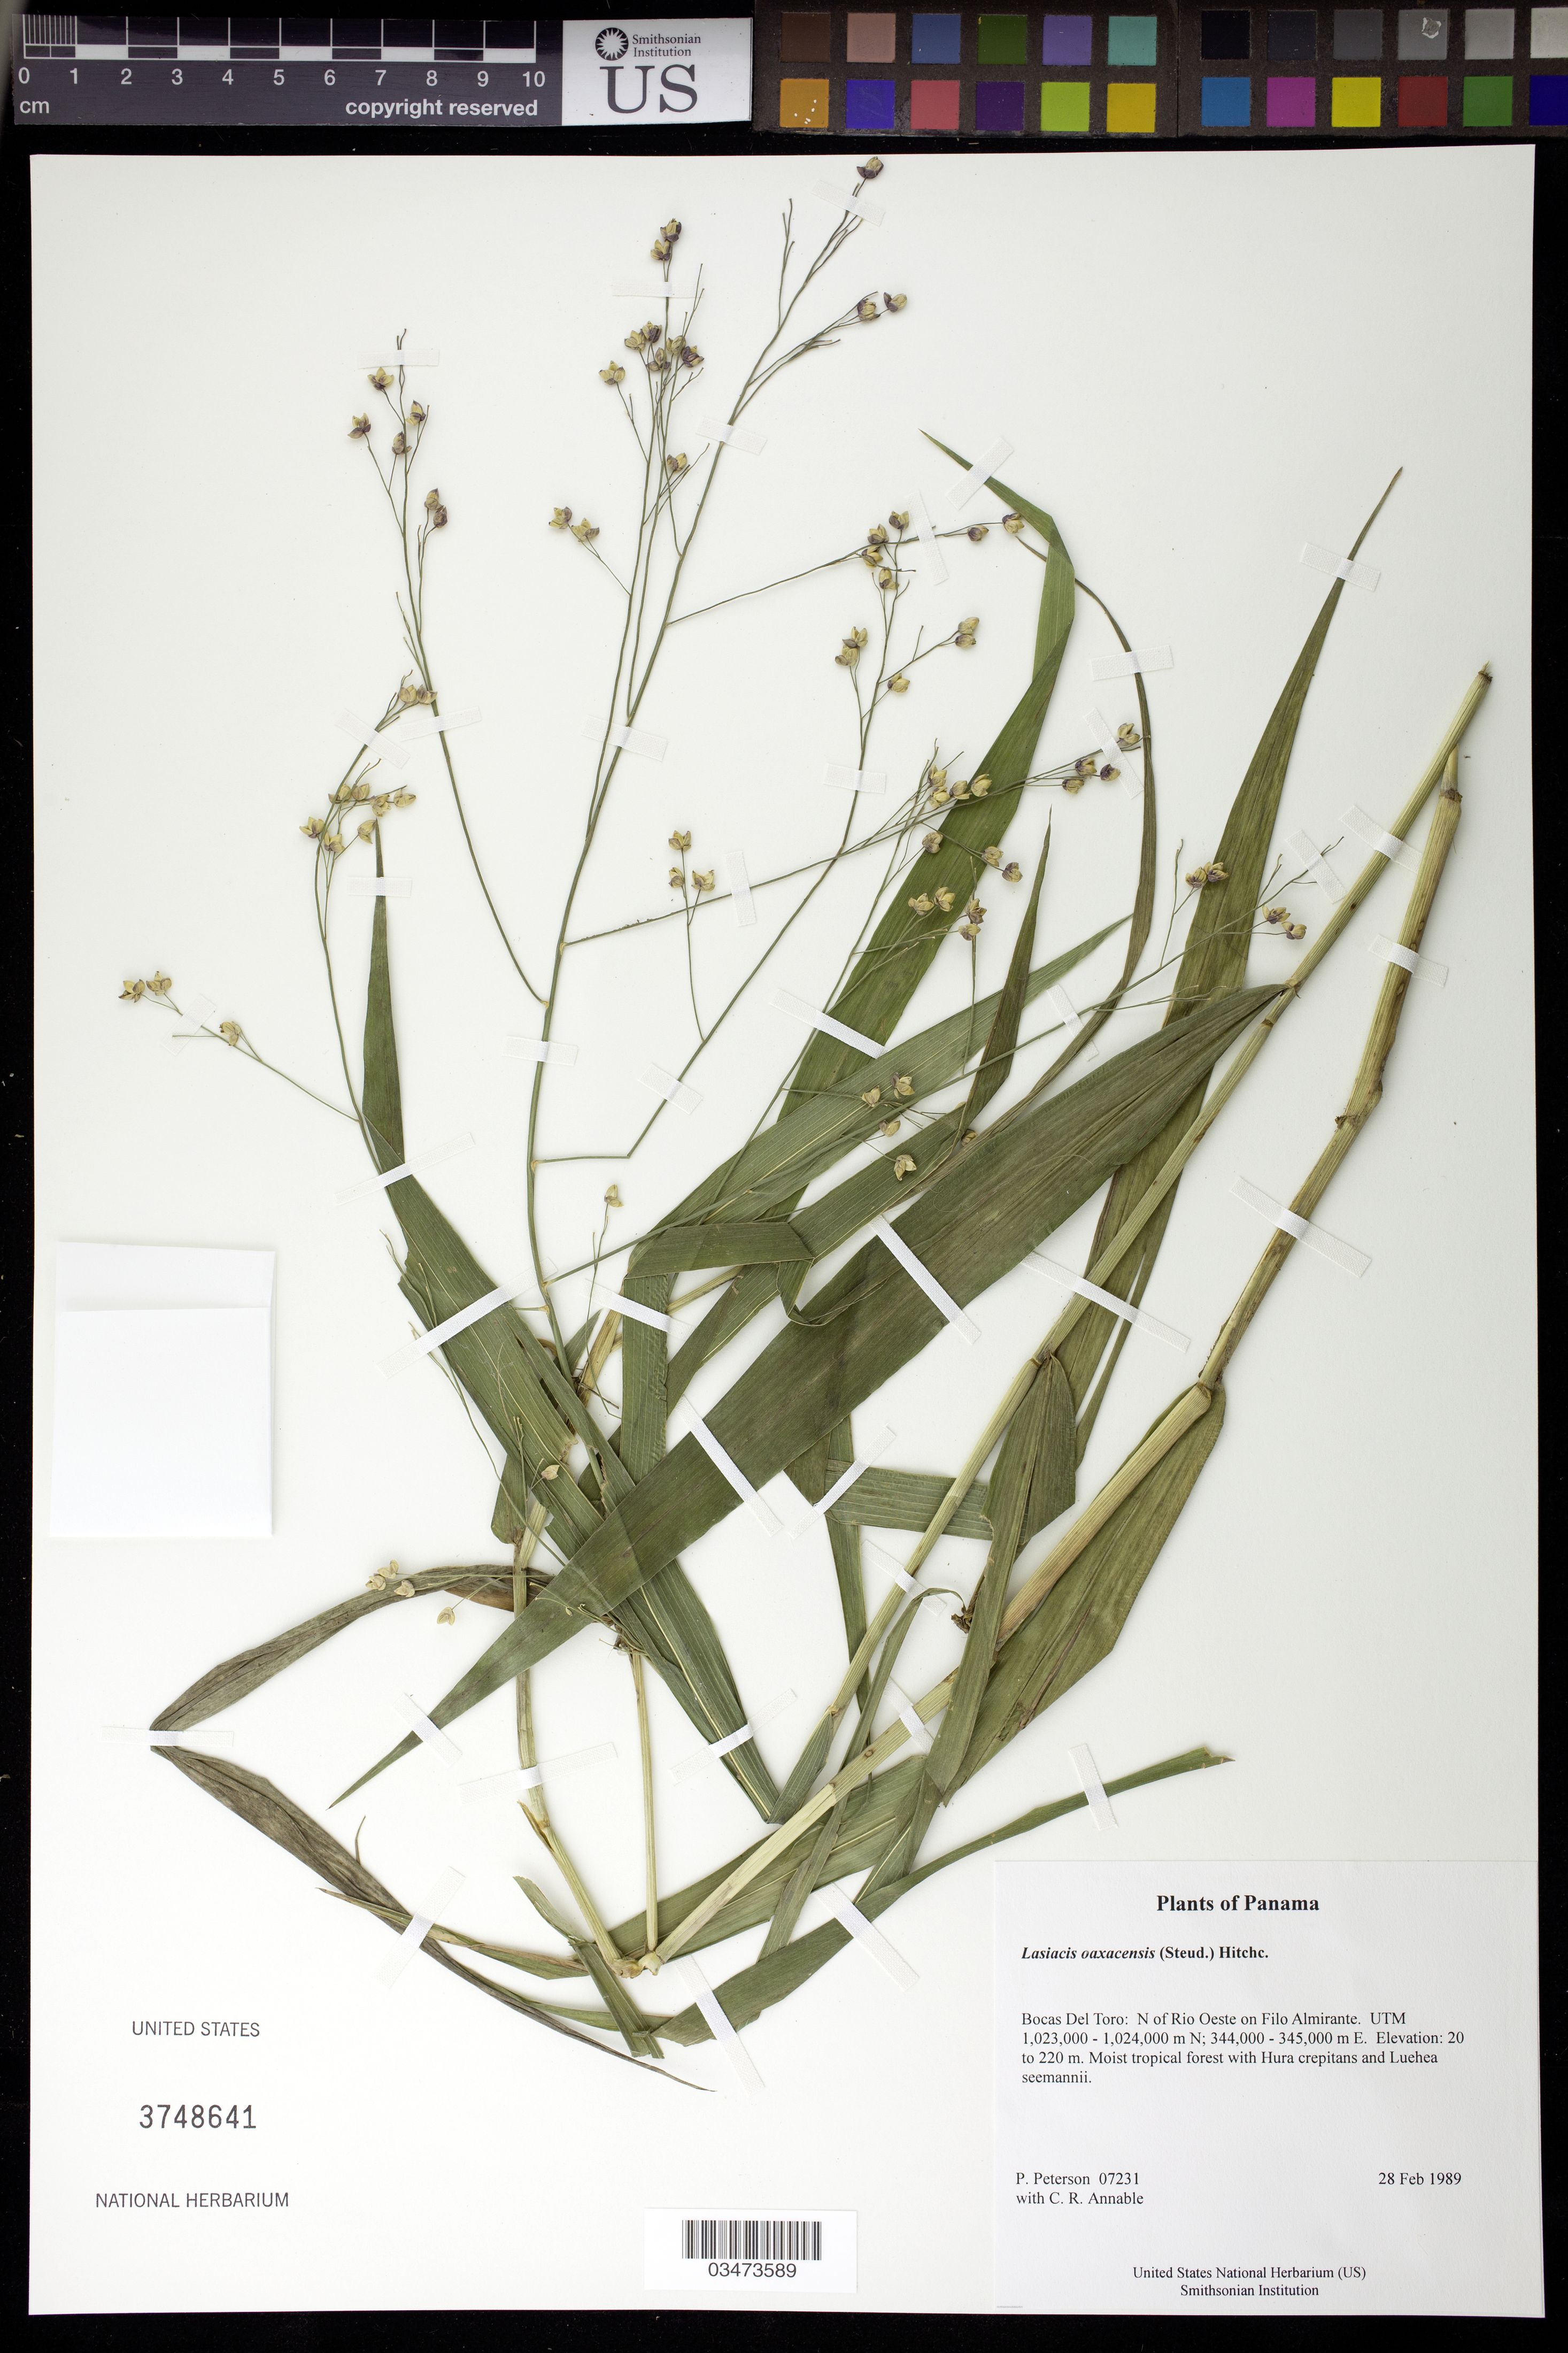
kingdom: Plantae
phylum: Tracheophyta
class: Liliopsida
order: Poales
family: Poaceae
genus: Lasiacis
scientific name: Lasiacis oaxacensis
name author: (Steud.) Hitchc.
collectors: P. M. Peterson & C. R. Annable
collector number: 07231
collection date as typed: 28 Feb 1989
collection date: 1989-02-28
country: Panama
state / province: Bocas del Toro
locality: N of Rio Oeste on Filo Almirante. UTM 1,023,000 - 1,024,000 m N; 344,000 - 345,000 m E.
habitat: Moist tropical forest with Hura crepitans and Luehea seemannii.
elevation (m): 20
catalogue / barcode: US 3748641